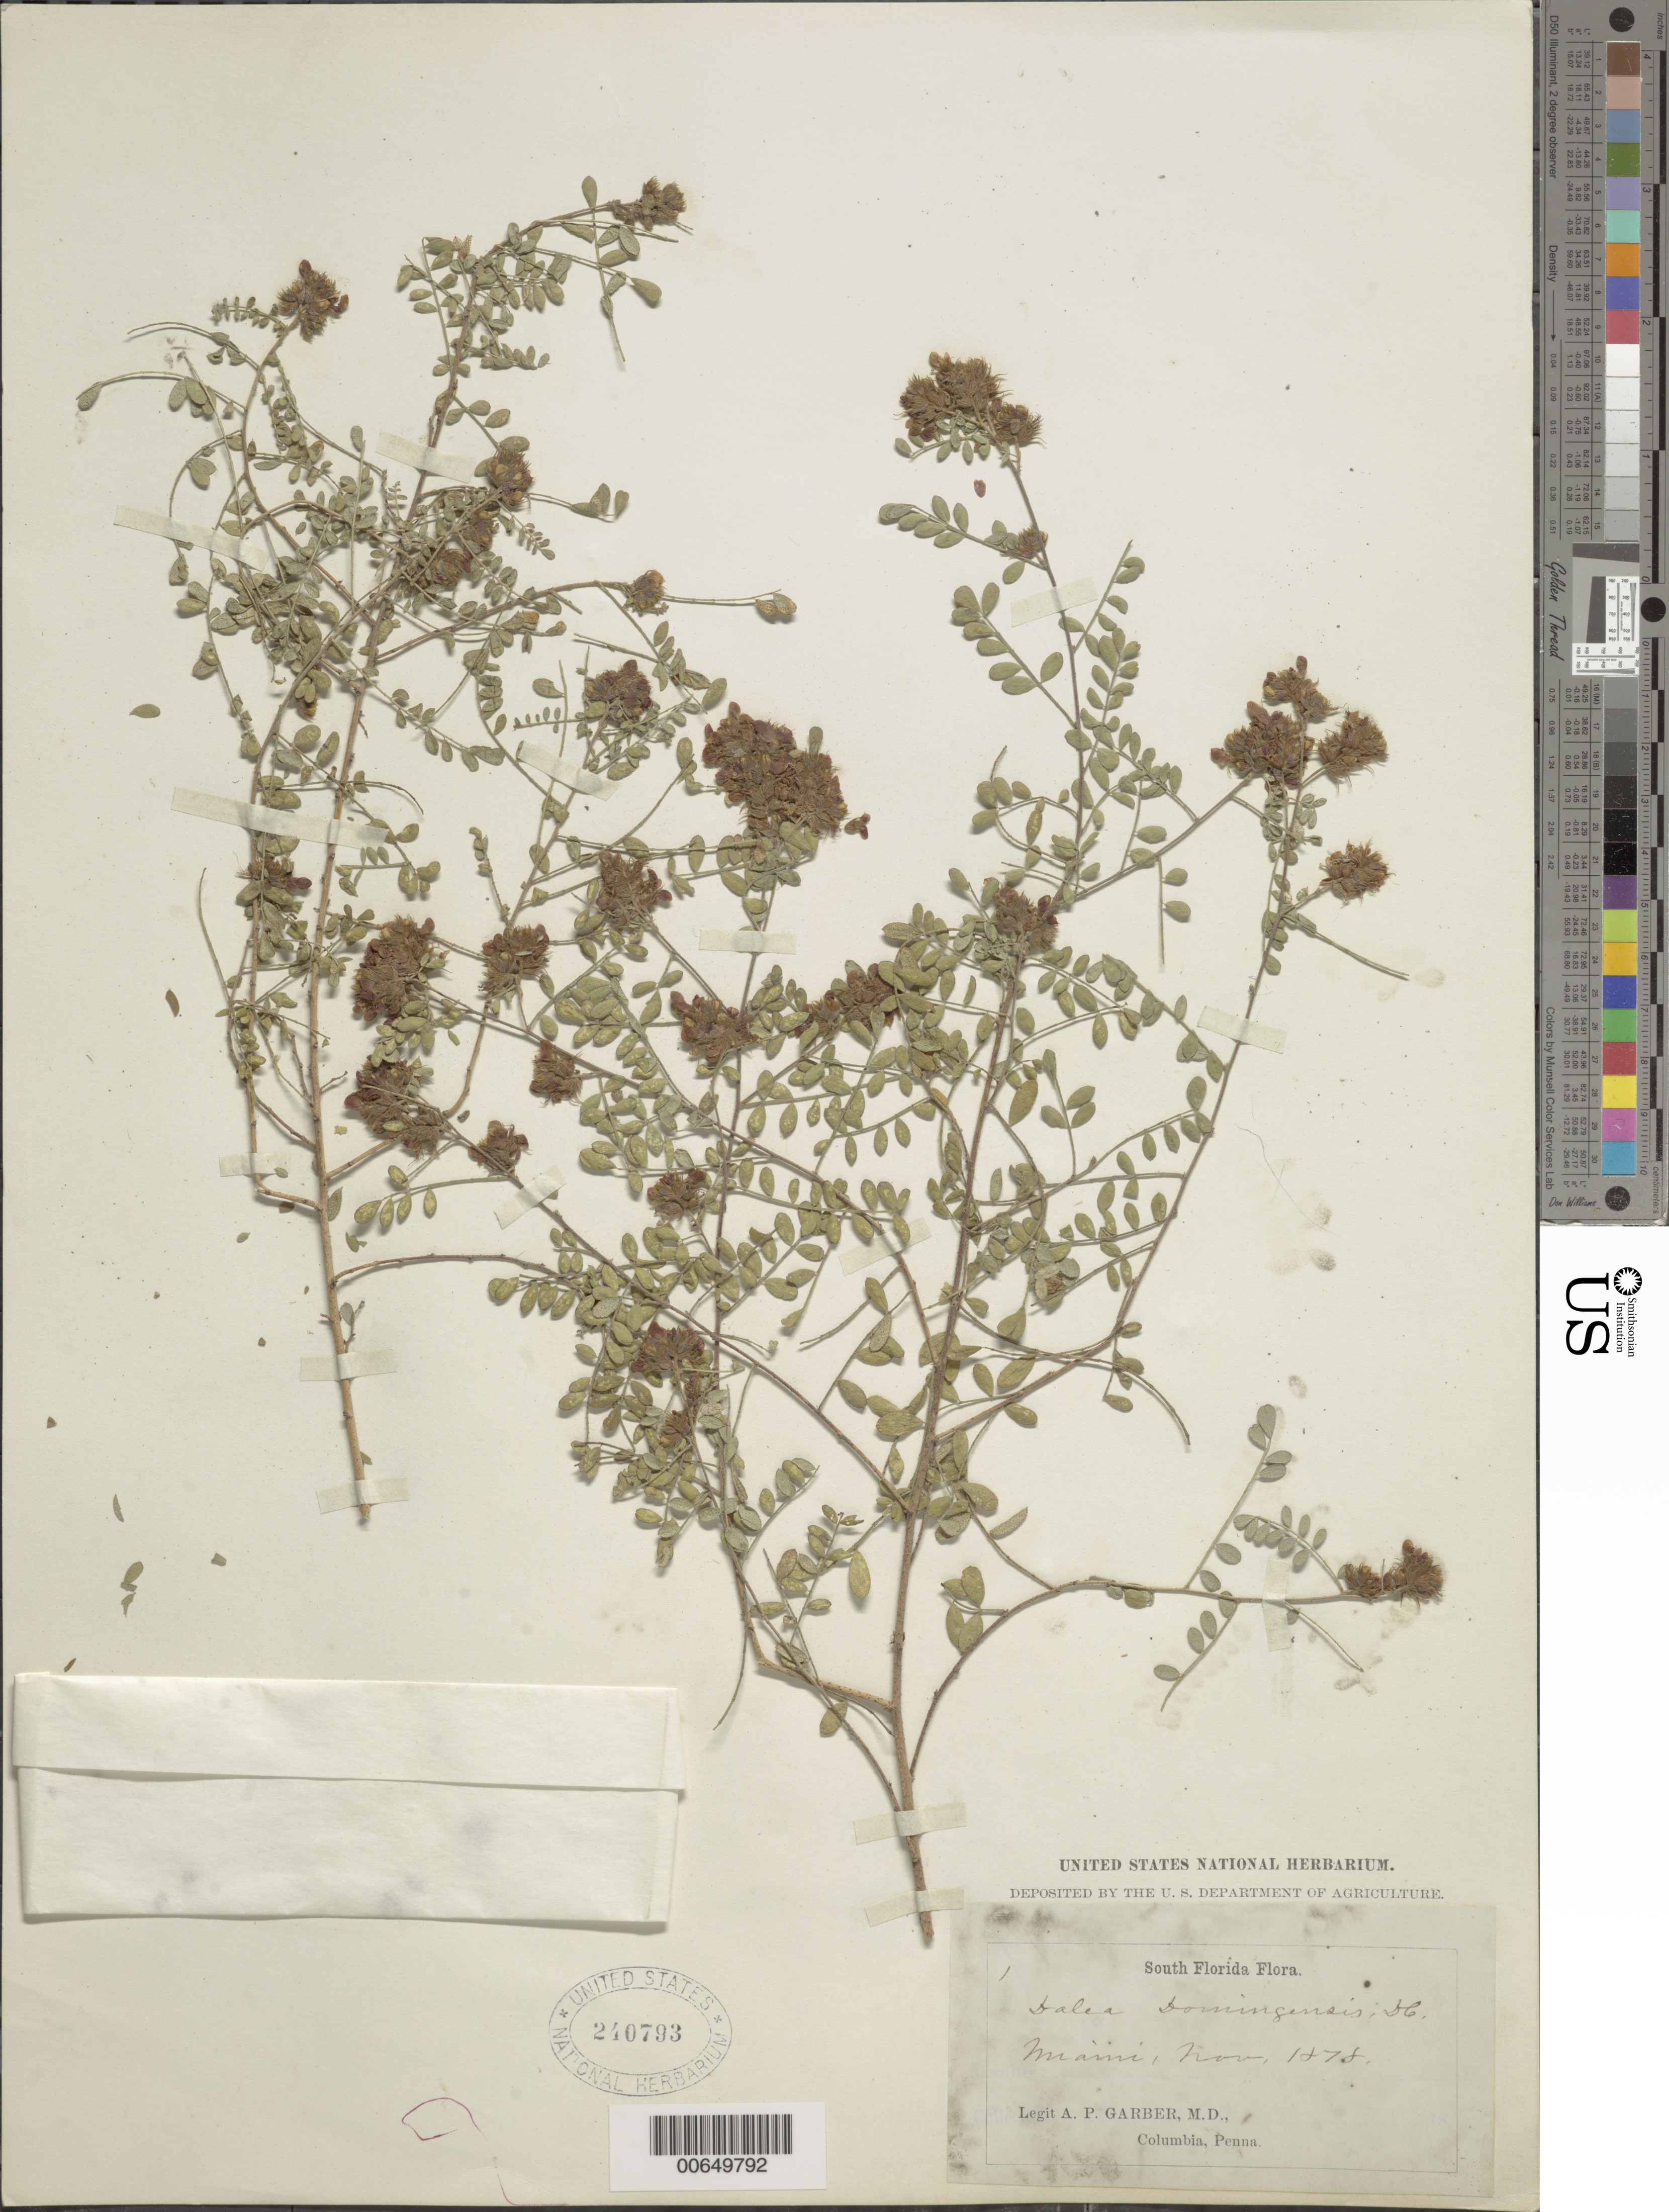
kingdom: Plantae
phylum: Tracheophyta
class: Magnoliopsida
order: Fabales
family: Fabaceae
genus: Dalea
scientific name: Dalea carthagenensis var. floridana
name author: (Rydb.) Barneby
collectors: A. P. Garber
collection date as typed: Nov 1878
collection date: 1878-11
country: United States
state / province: Florida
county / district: Dade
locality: Miami.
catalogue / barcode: US 240793